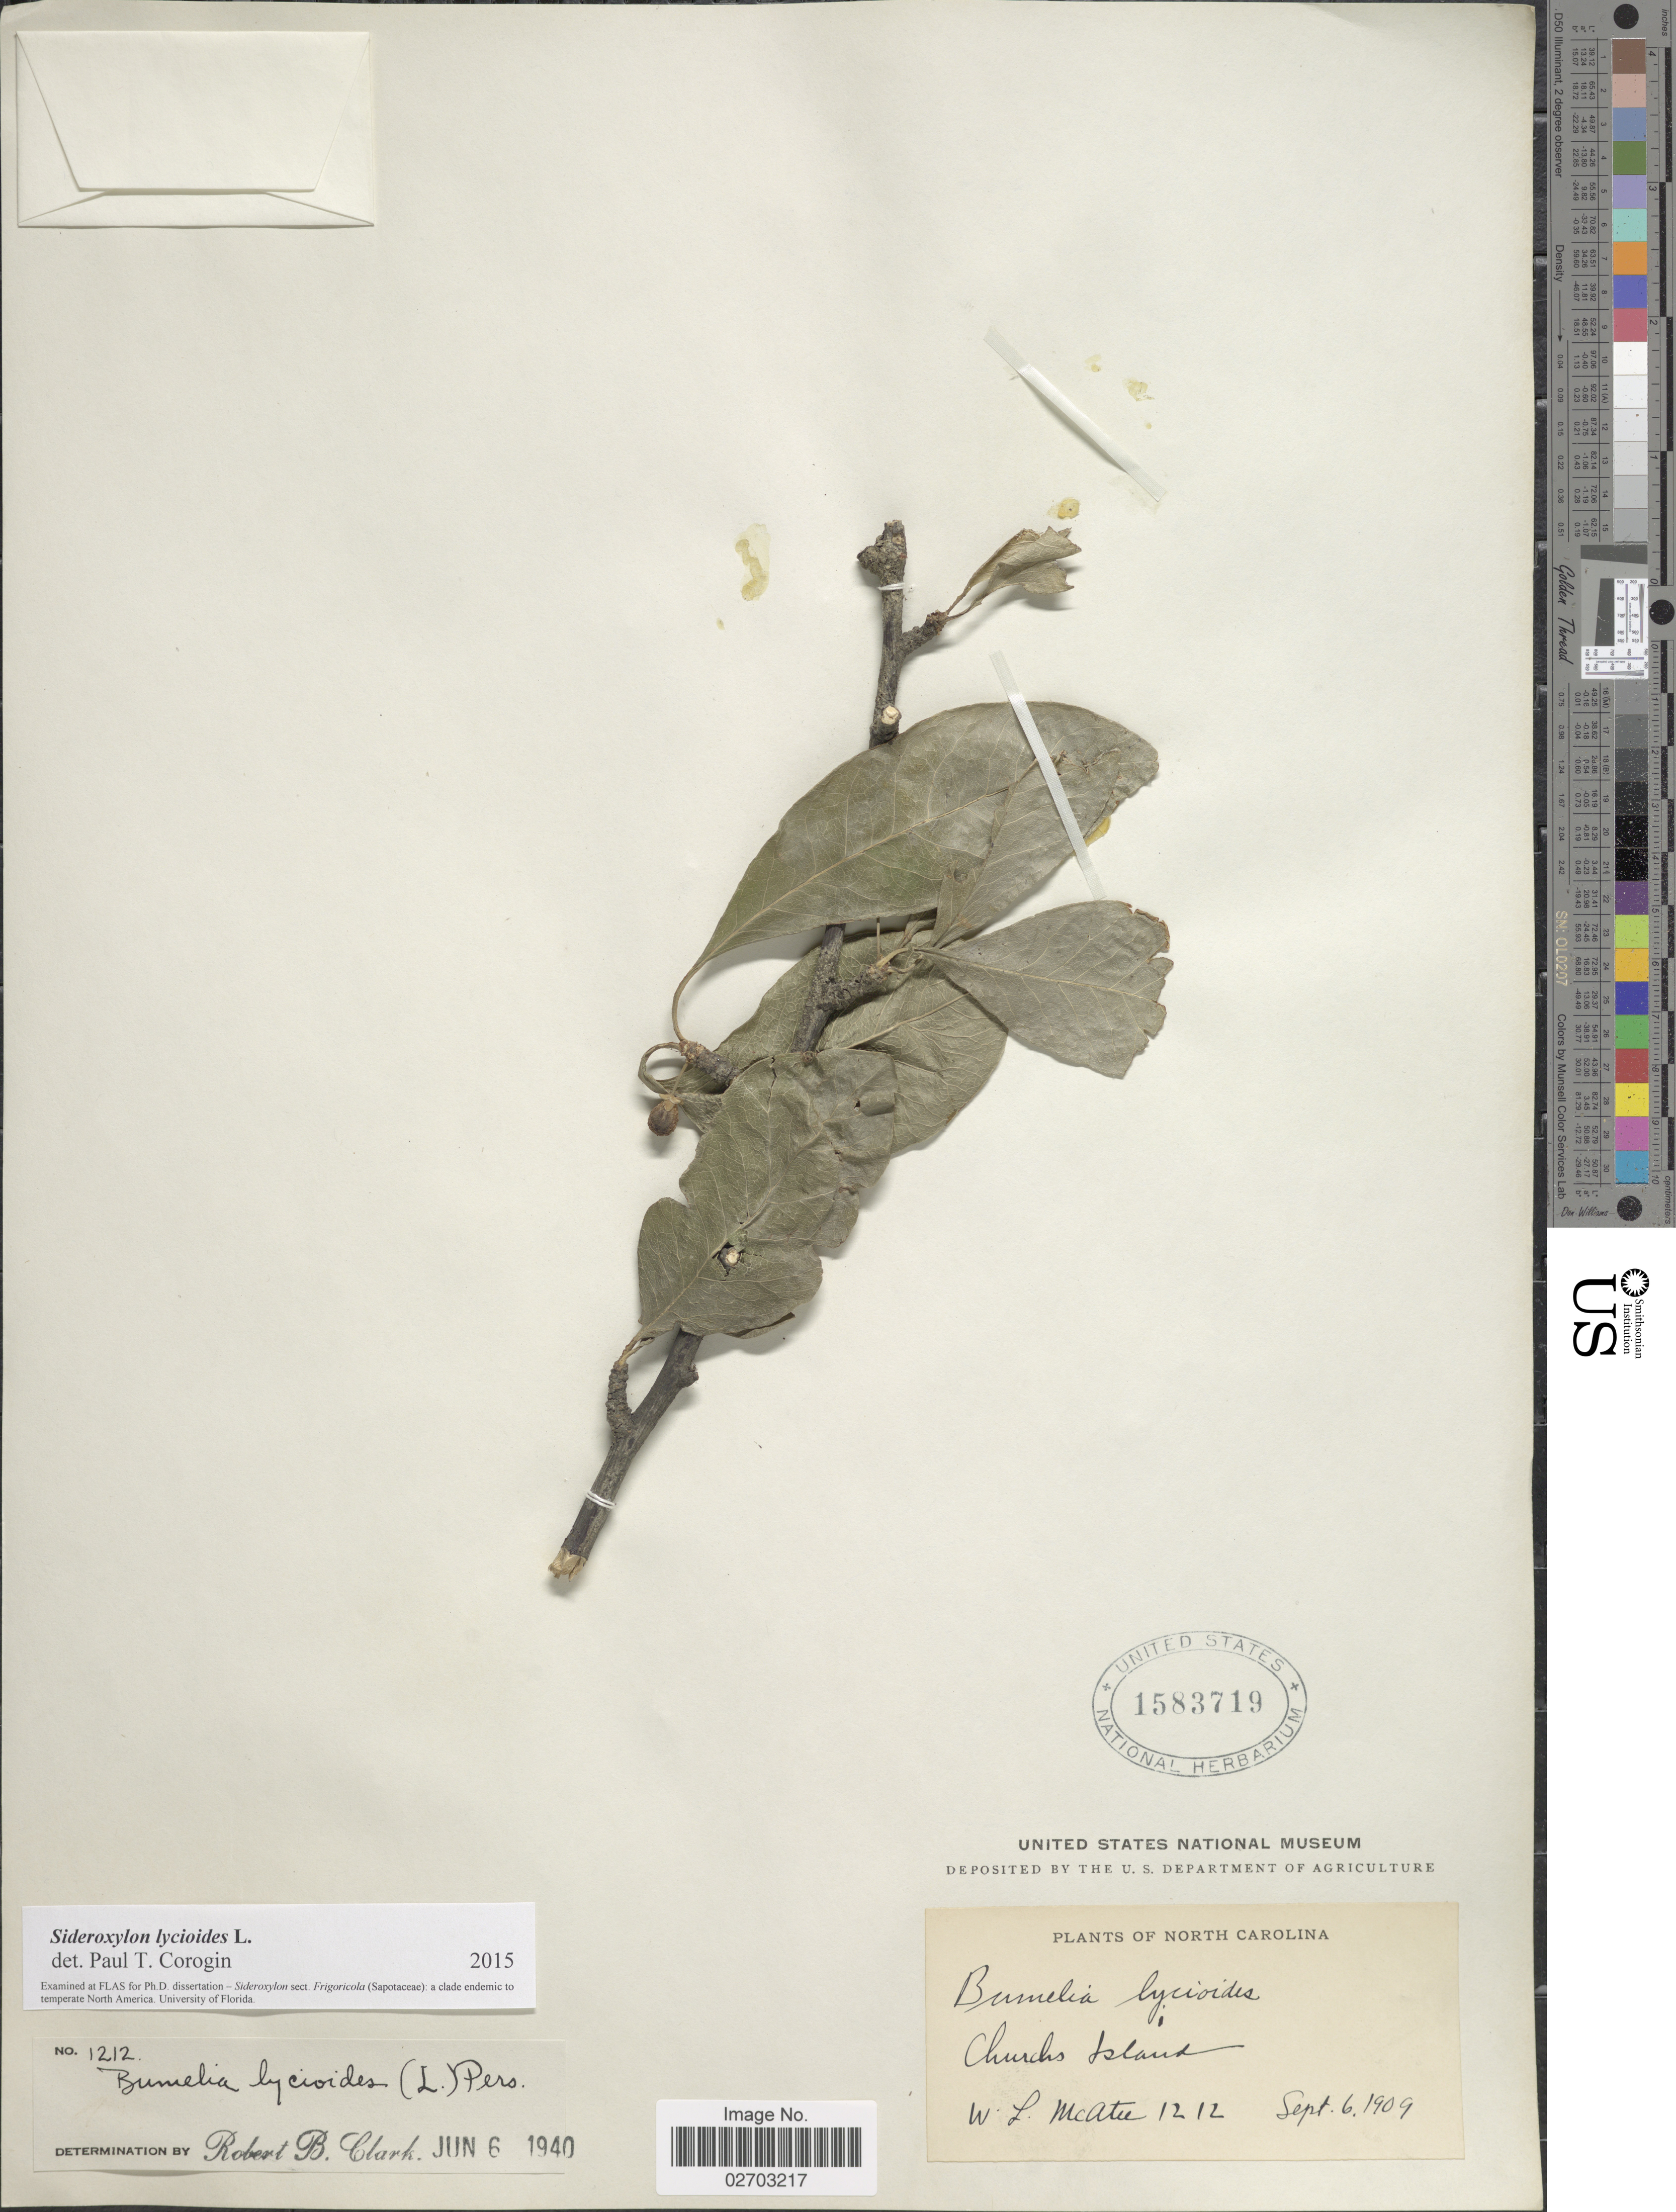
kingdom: Plantae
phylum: Tracheophyta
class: Magnoliopsida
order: Ericales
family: Sapotaceae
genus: Sideroxylon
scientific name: Sideroxylon lycioides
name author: L.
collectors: W. McAtee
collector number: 1212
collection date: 1909-09-06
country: United States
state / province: North Carolina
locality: Churchs Island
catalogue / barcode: US 1583719